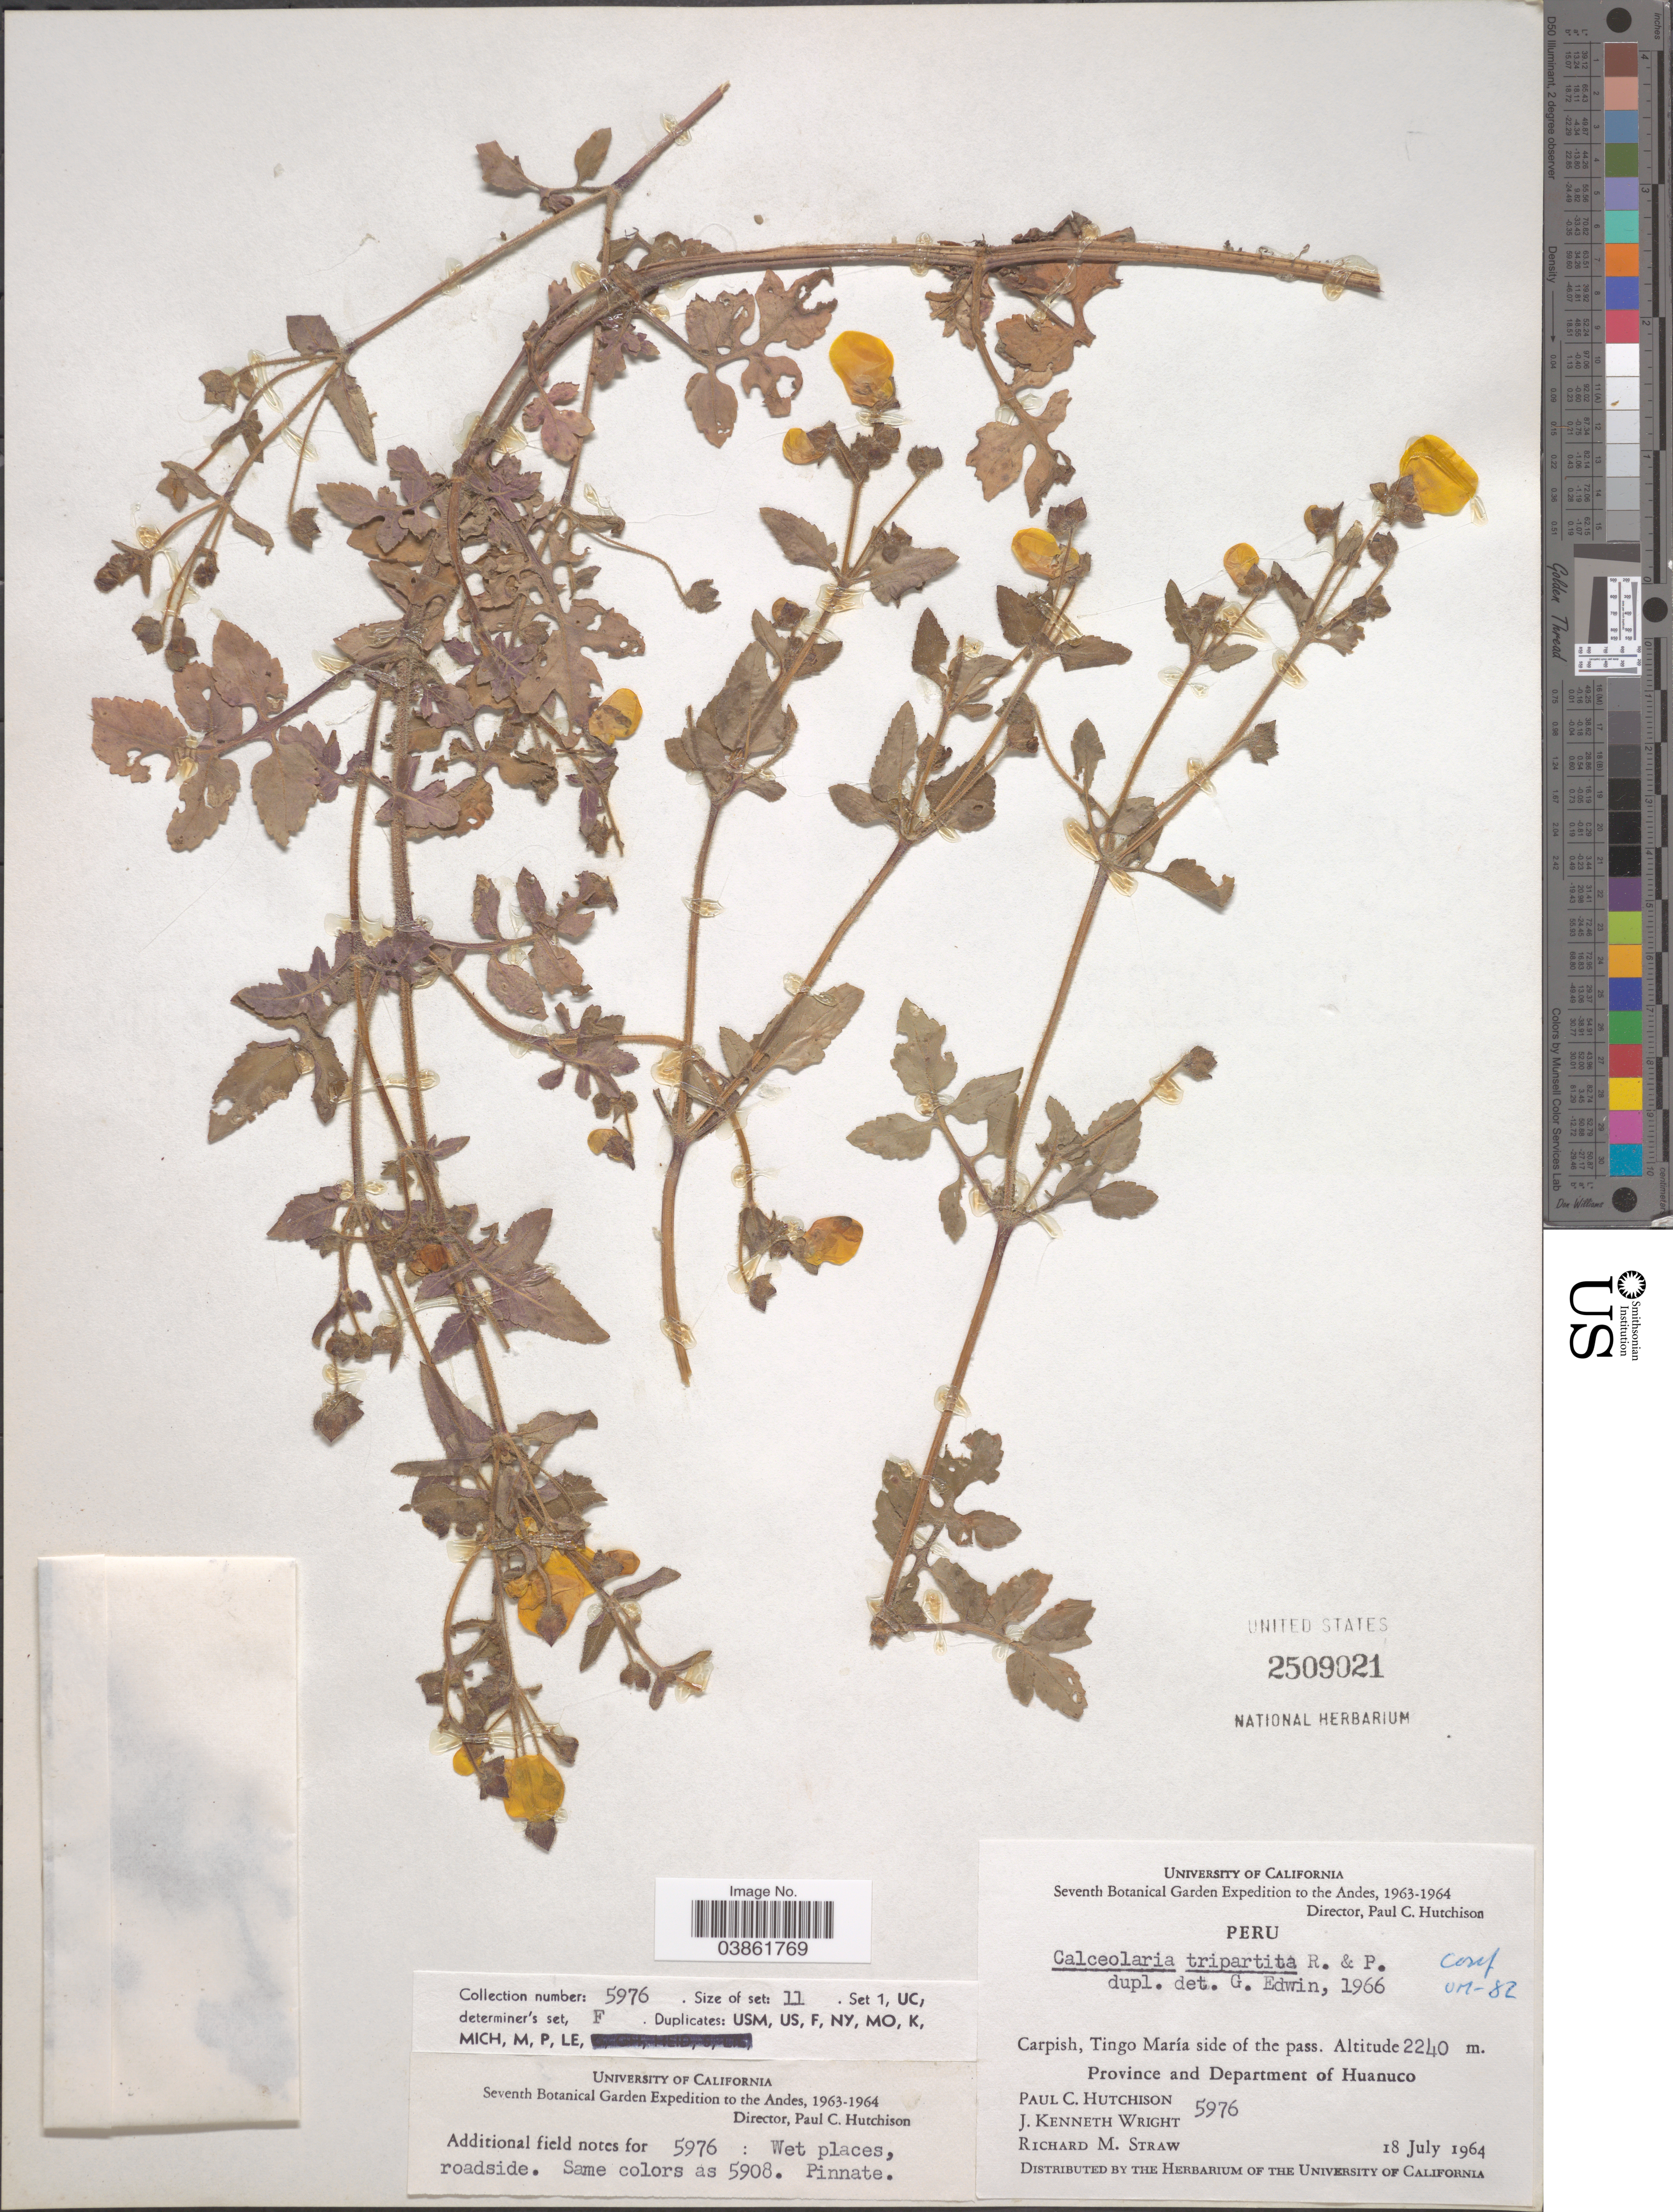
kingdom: Plantae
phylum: Tracheophyta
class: Magnoliopsida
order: Lamiales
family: Calceolariaceae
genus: Calceolaria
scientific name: Calceolaria tripartita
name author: Ruiz & Pav.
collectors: P. C. Hutchison, J. K. Wright & R. M. Straw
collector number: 5976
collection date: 1964-07-18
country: Peru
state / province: Huánuco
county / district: Huánuco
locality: The Andes. Carpish, Tingo María side of the pass. Province and Department of Huanuco.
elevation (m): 2240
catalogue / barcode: US 2509021